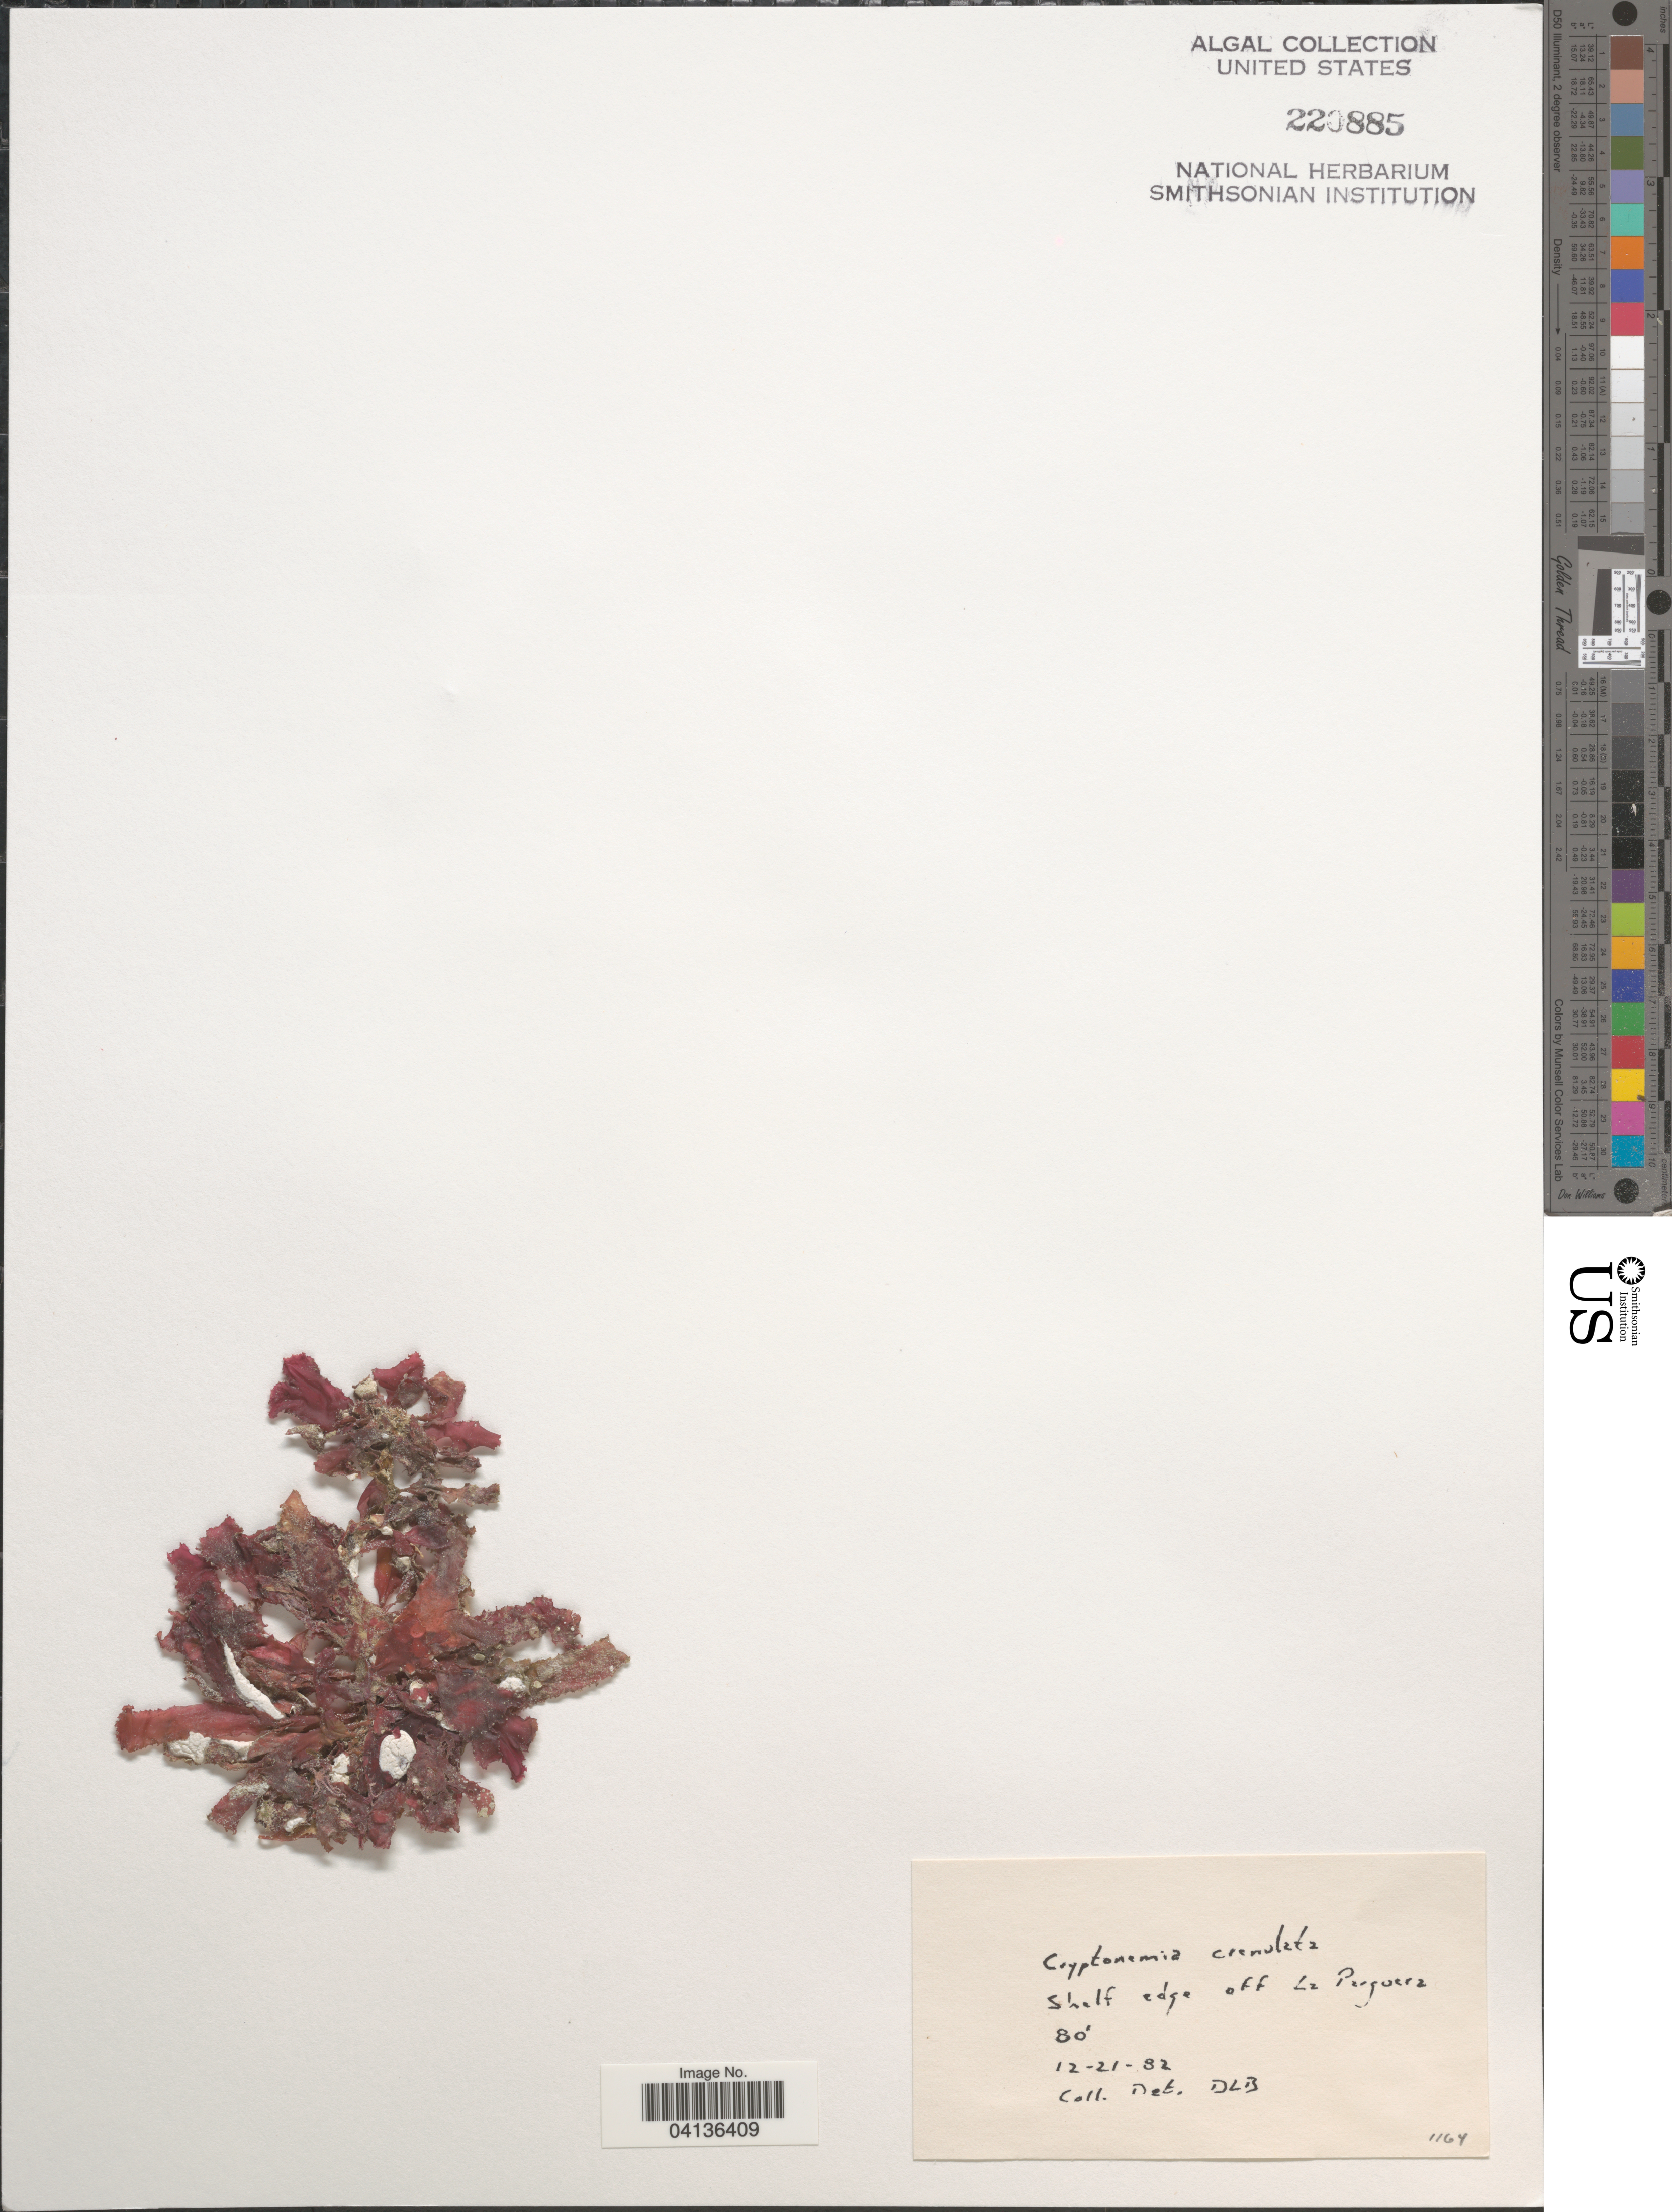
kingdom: Plantae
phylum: Rhodophyta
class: Florideophyceae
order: Halymeniales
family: Halymeniaceae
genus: Cryptonemia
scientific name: Cryptonemia crenulata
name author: (J. Agardh) J. Agardh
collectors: D. L. B.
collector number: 1164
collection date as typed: Transcribed d/m/y: 21/12/82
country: Puerto Rico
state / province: Lajas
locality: Shelf edge off La Parguera.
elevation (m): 24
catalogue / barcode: US 220885